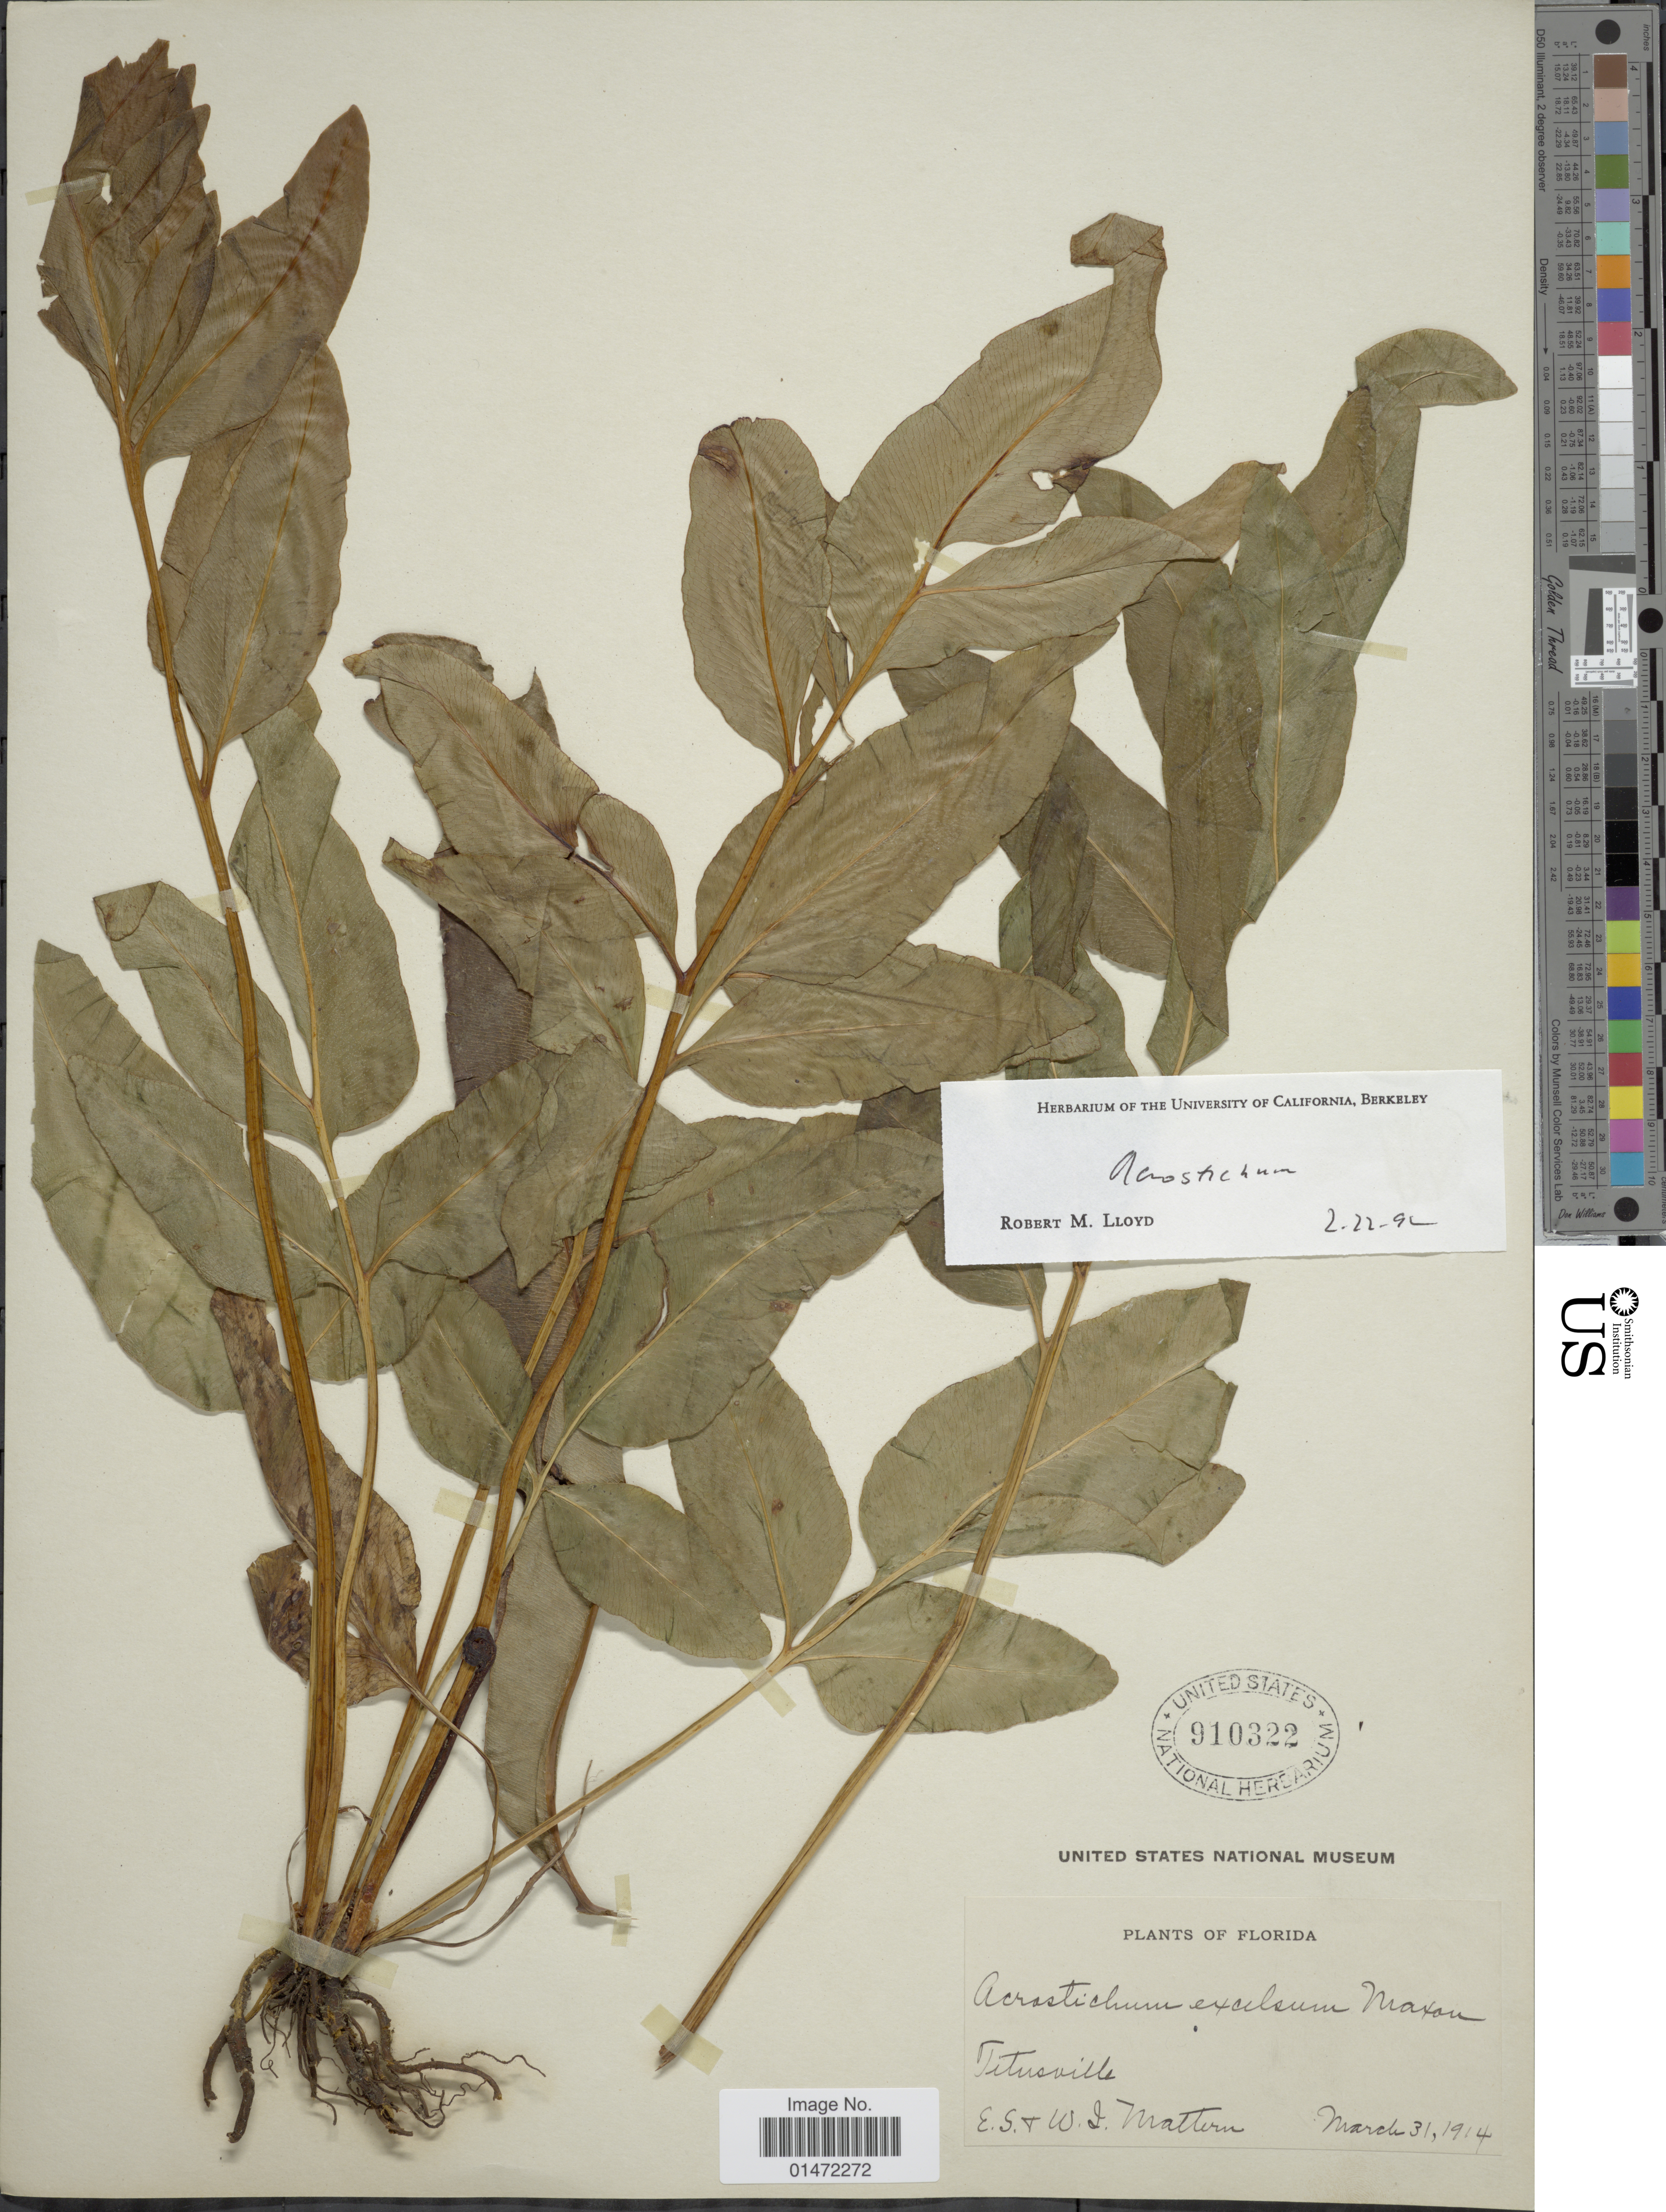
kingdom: Plantae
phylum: Tracheophyta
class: Polypodiopsida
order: Polypodiales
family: Pteridaceae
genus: Acrostichum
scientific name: Acrostichum sp.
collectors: E. Mattern & W. Mattern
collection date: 1914-03-31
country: United States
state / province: Florida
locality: Titusville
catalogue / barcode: US 910322